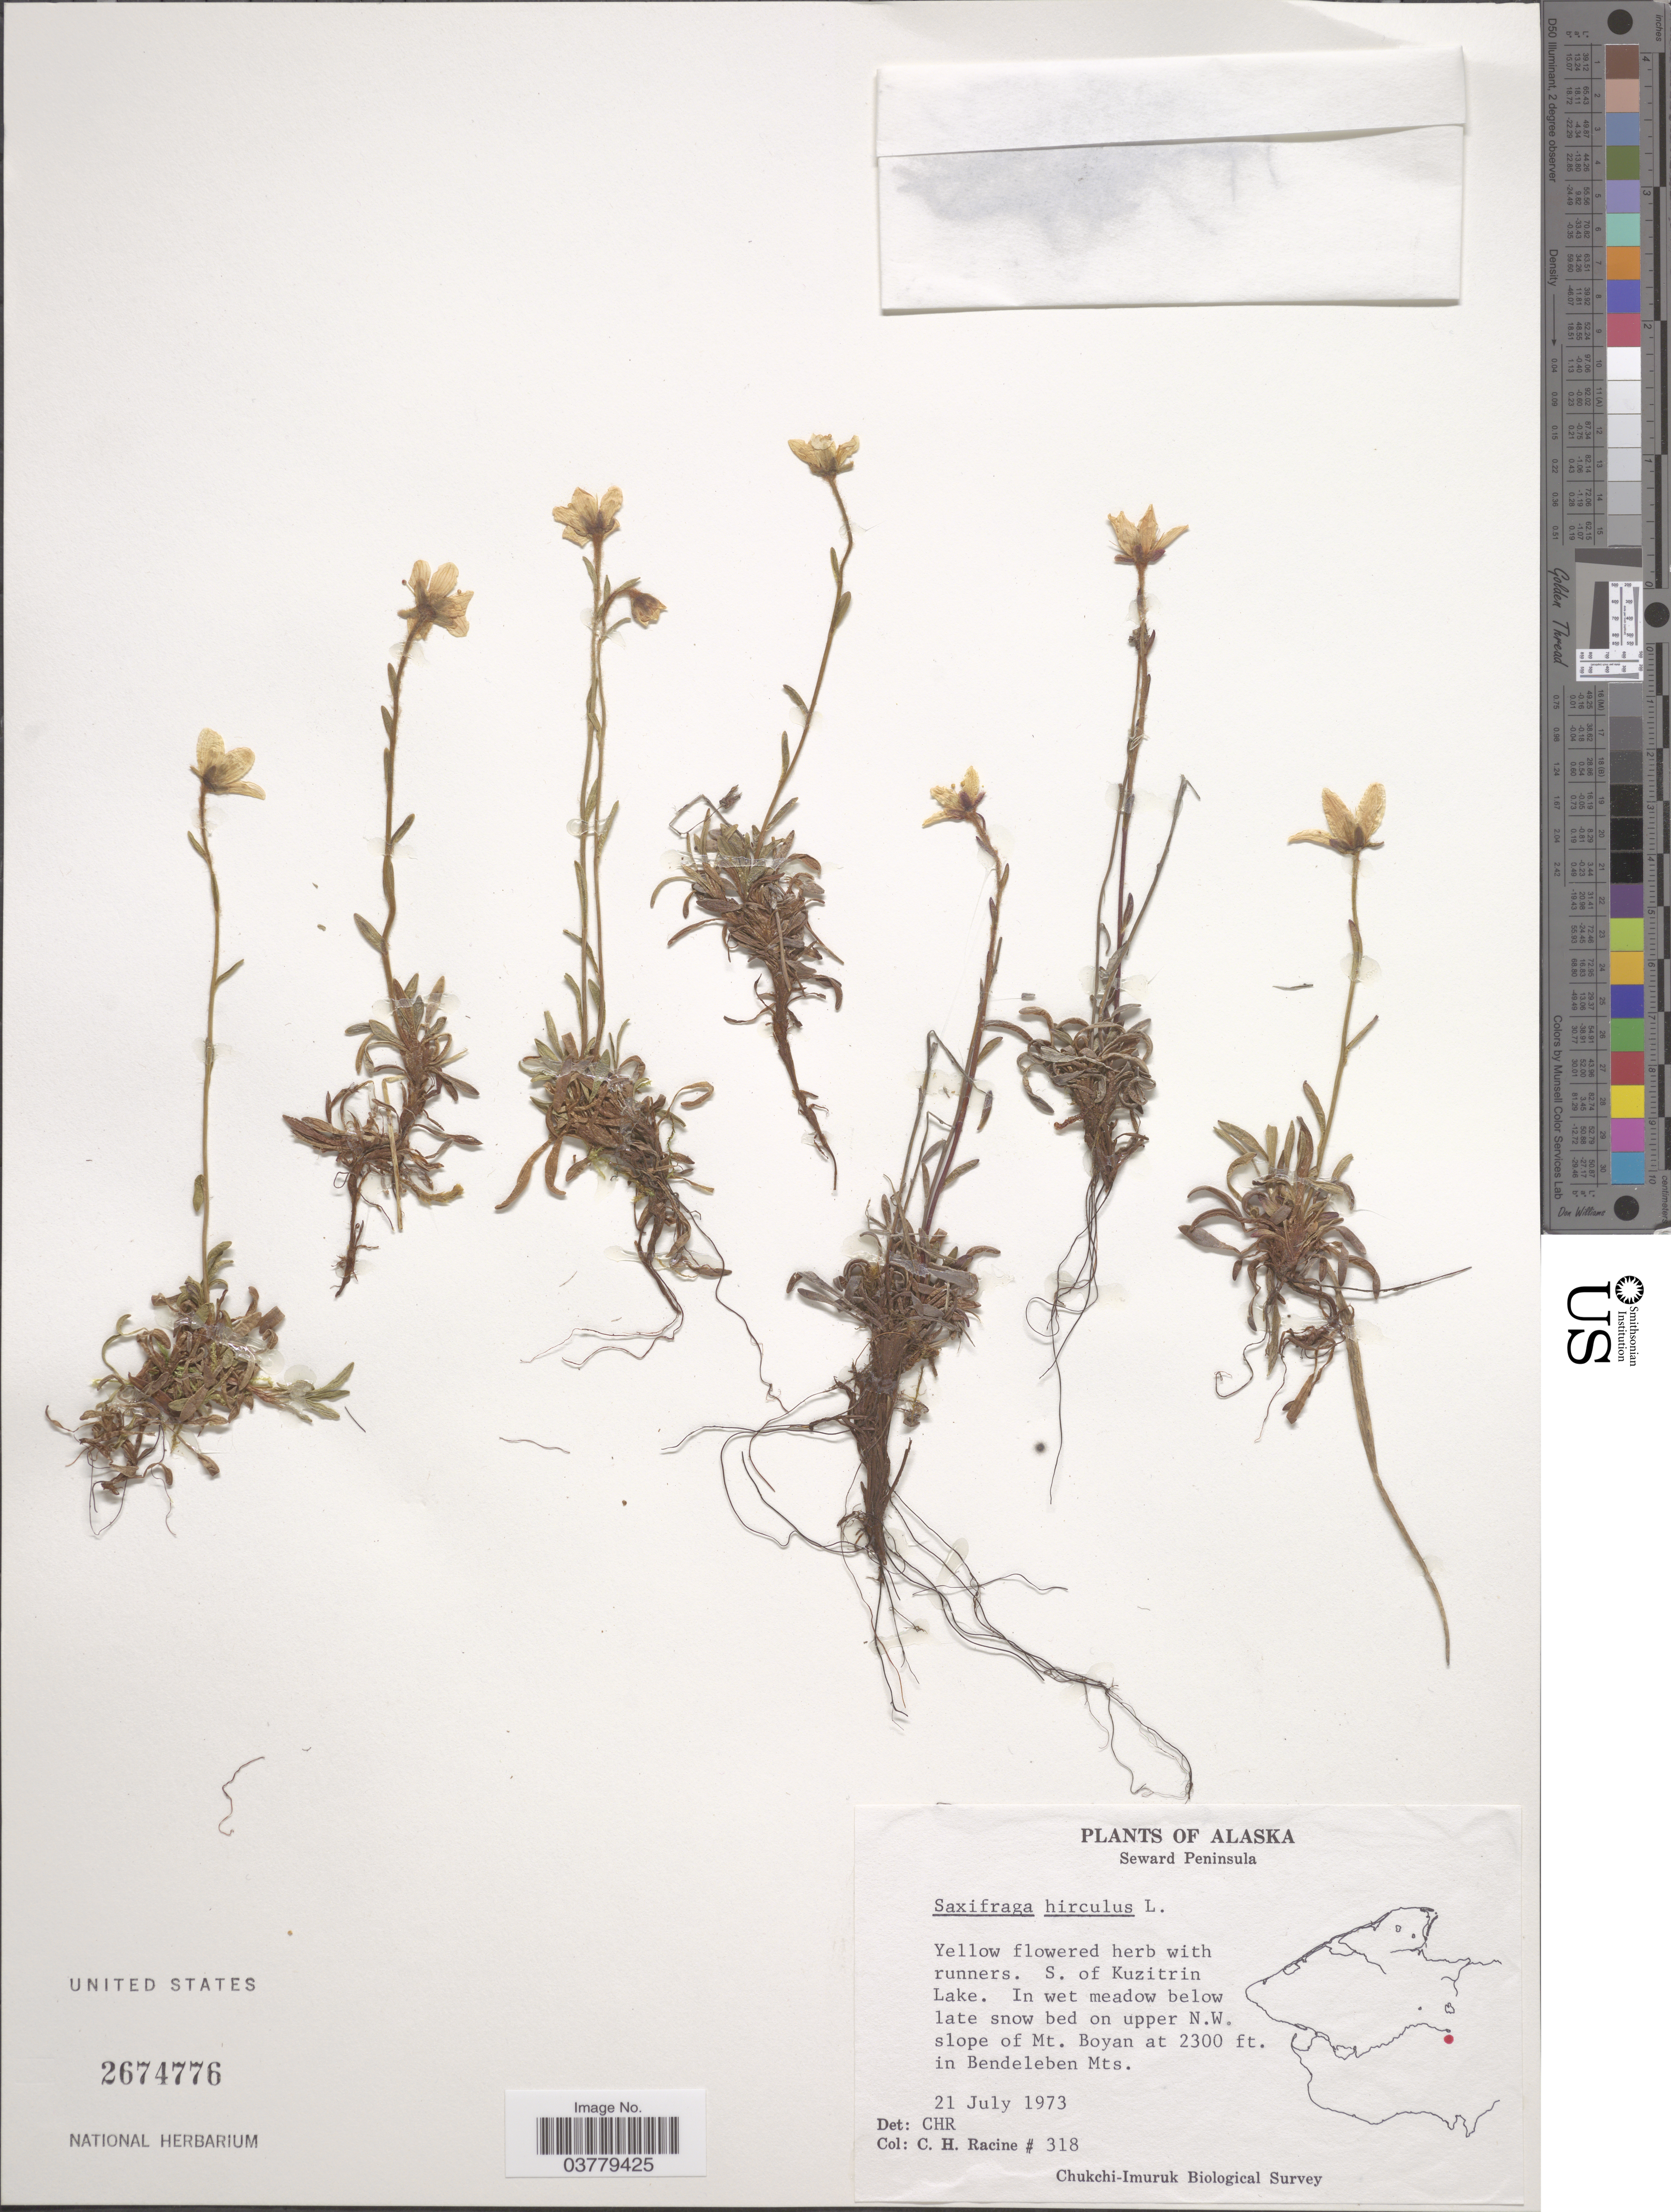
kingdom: Plantae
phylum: Tracheophyta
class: Magnoliopsida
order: Saxifragales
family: Saxifragaceae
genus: Saxifraga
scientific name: Saxifraga hirculus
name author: L.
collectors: C. Racine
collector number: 318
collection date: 1973-07-21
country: United States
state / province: Alaska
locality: Seward Peninsula. S. of Kuztrin Lake. In wet meadow below late snow bed on upper N.W. slope of Mt. Boyan in Bendeleben Mts.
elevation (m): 701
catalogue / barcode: US 2674776